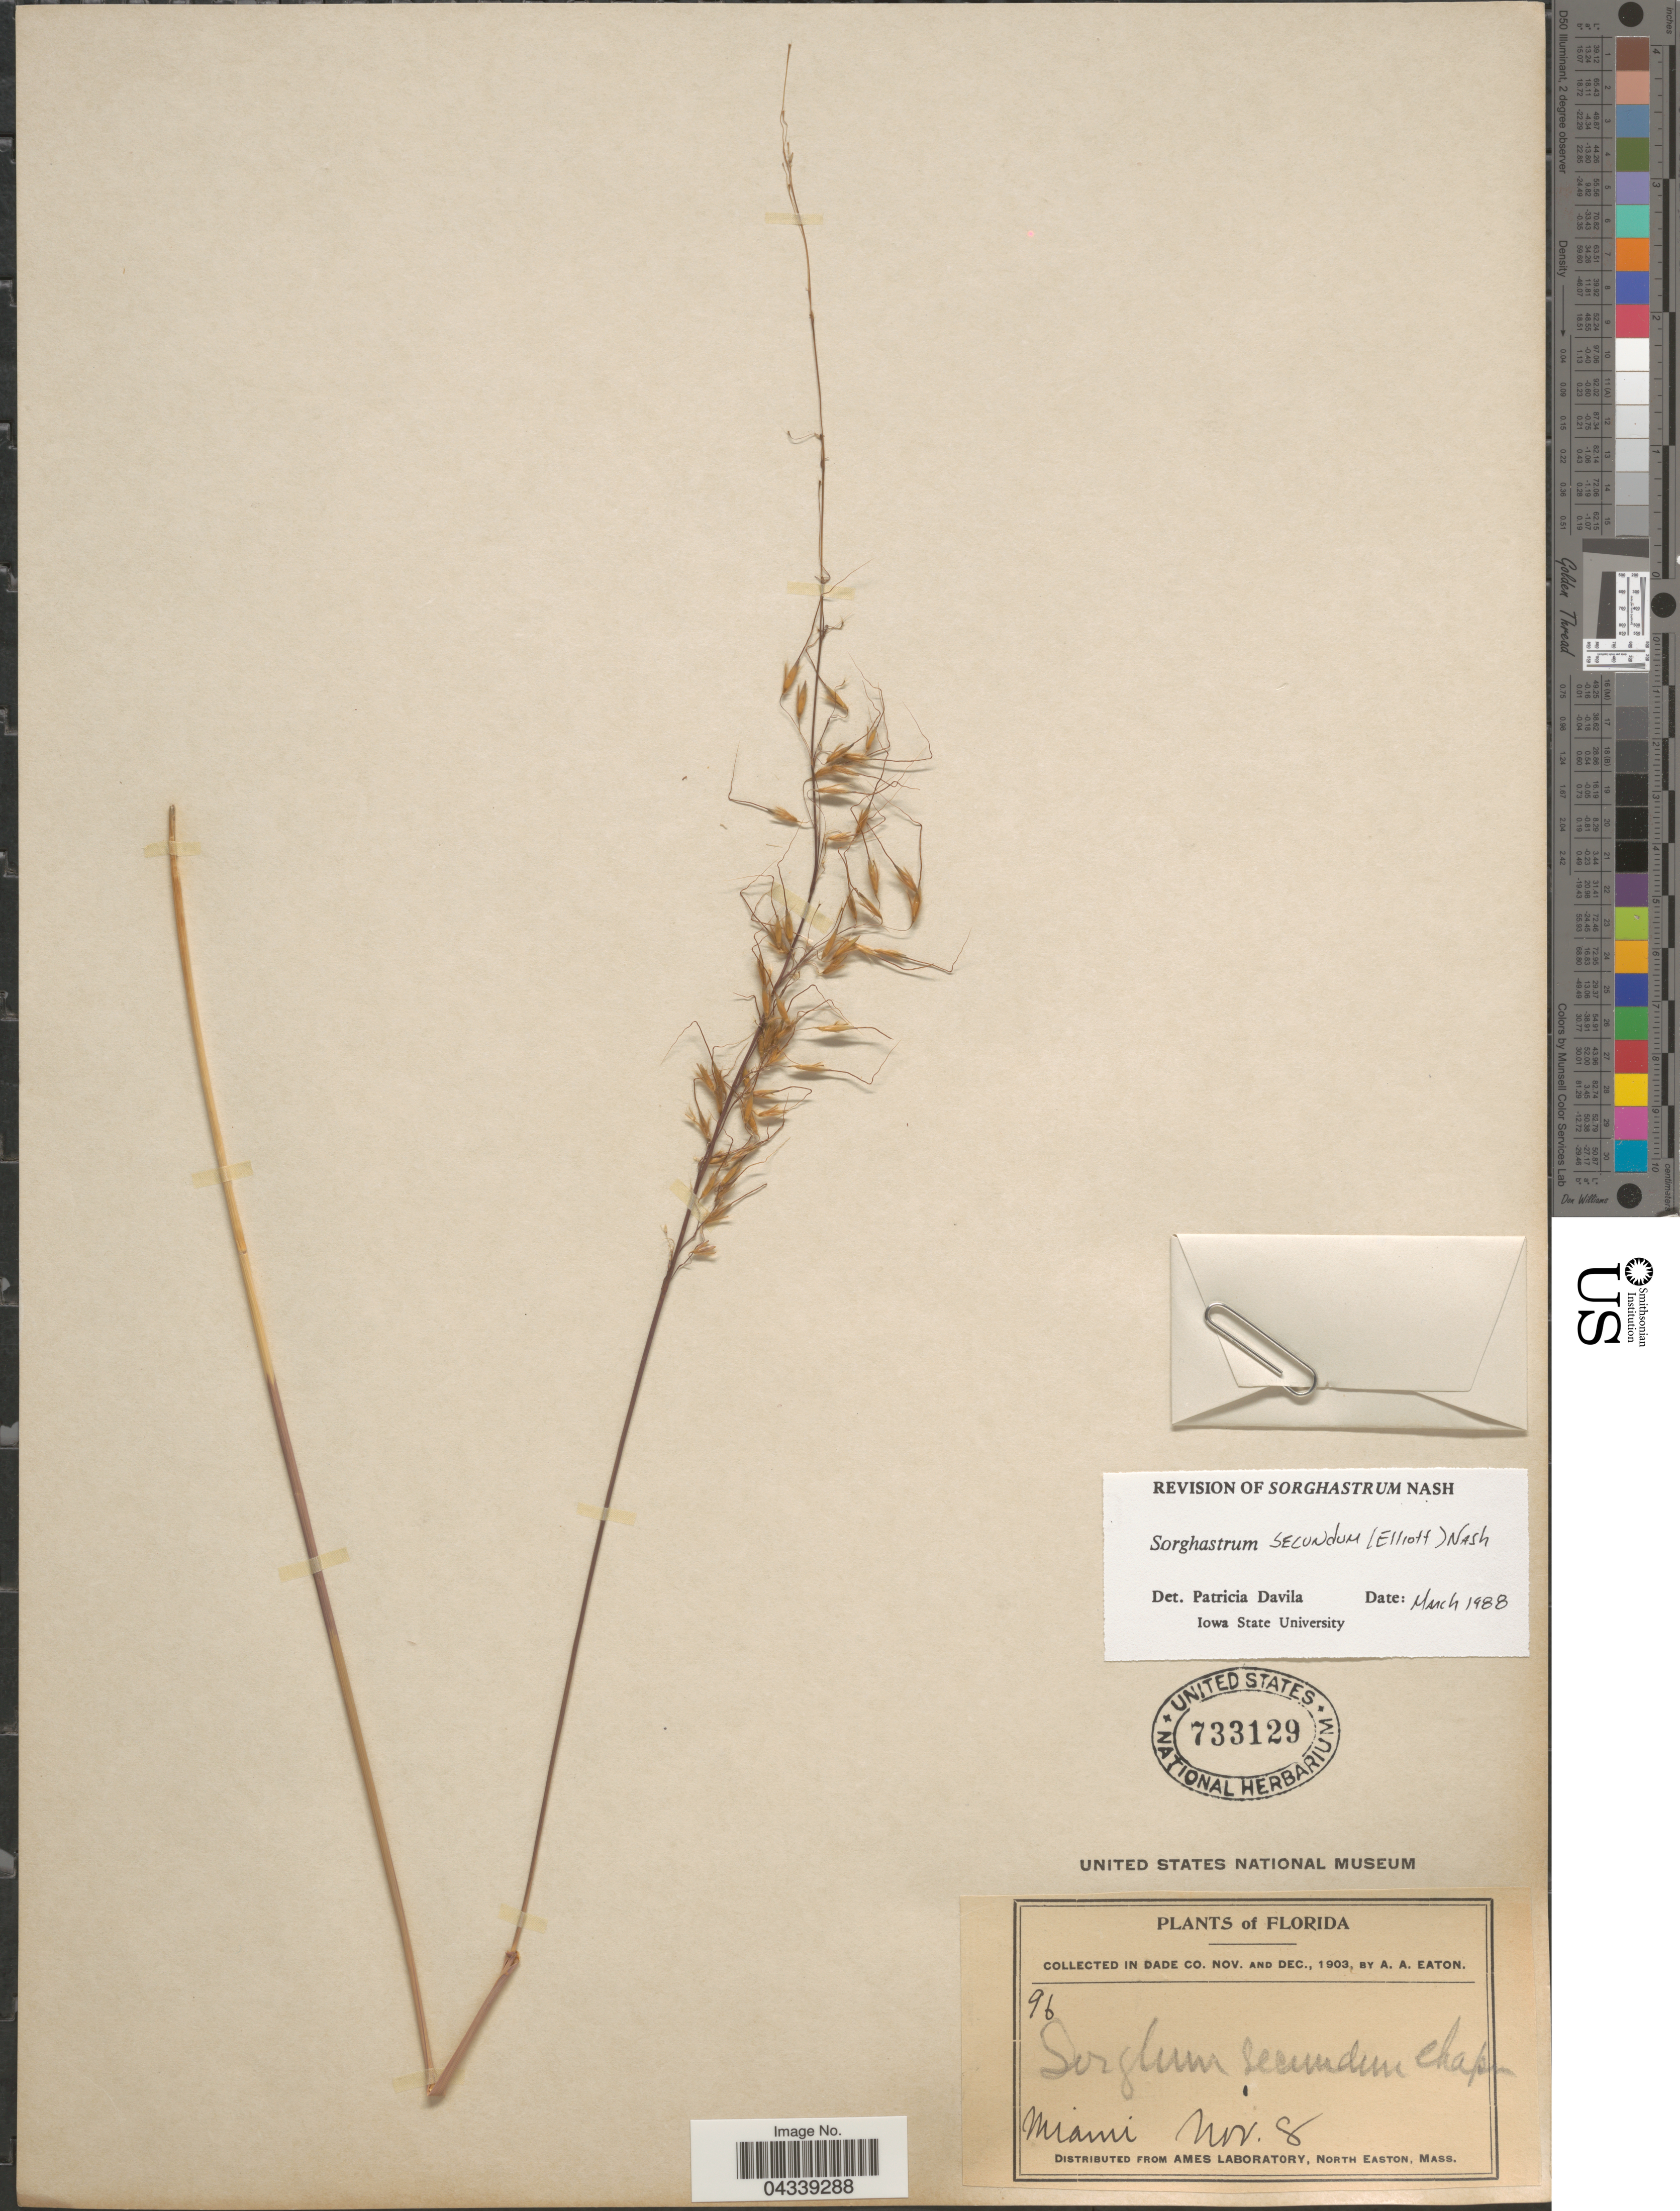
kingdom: Plantae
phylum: Tracheophyta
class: Liliopsida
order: Poales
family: Poaceae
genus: Sorghastrum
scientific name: Sorghastrum secundum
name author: (Elliott) Nash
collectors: A. A. Eaton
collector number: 96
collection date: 1903-11-08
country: United States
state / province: Florida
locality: In Dade Co. Miami.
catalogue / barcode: US 733129